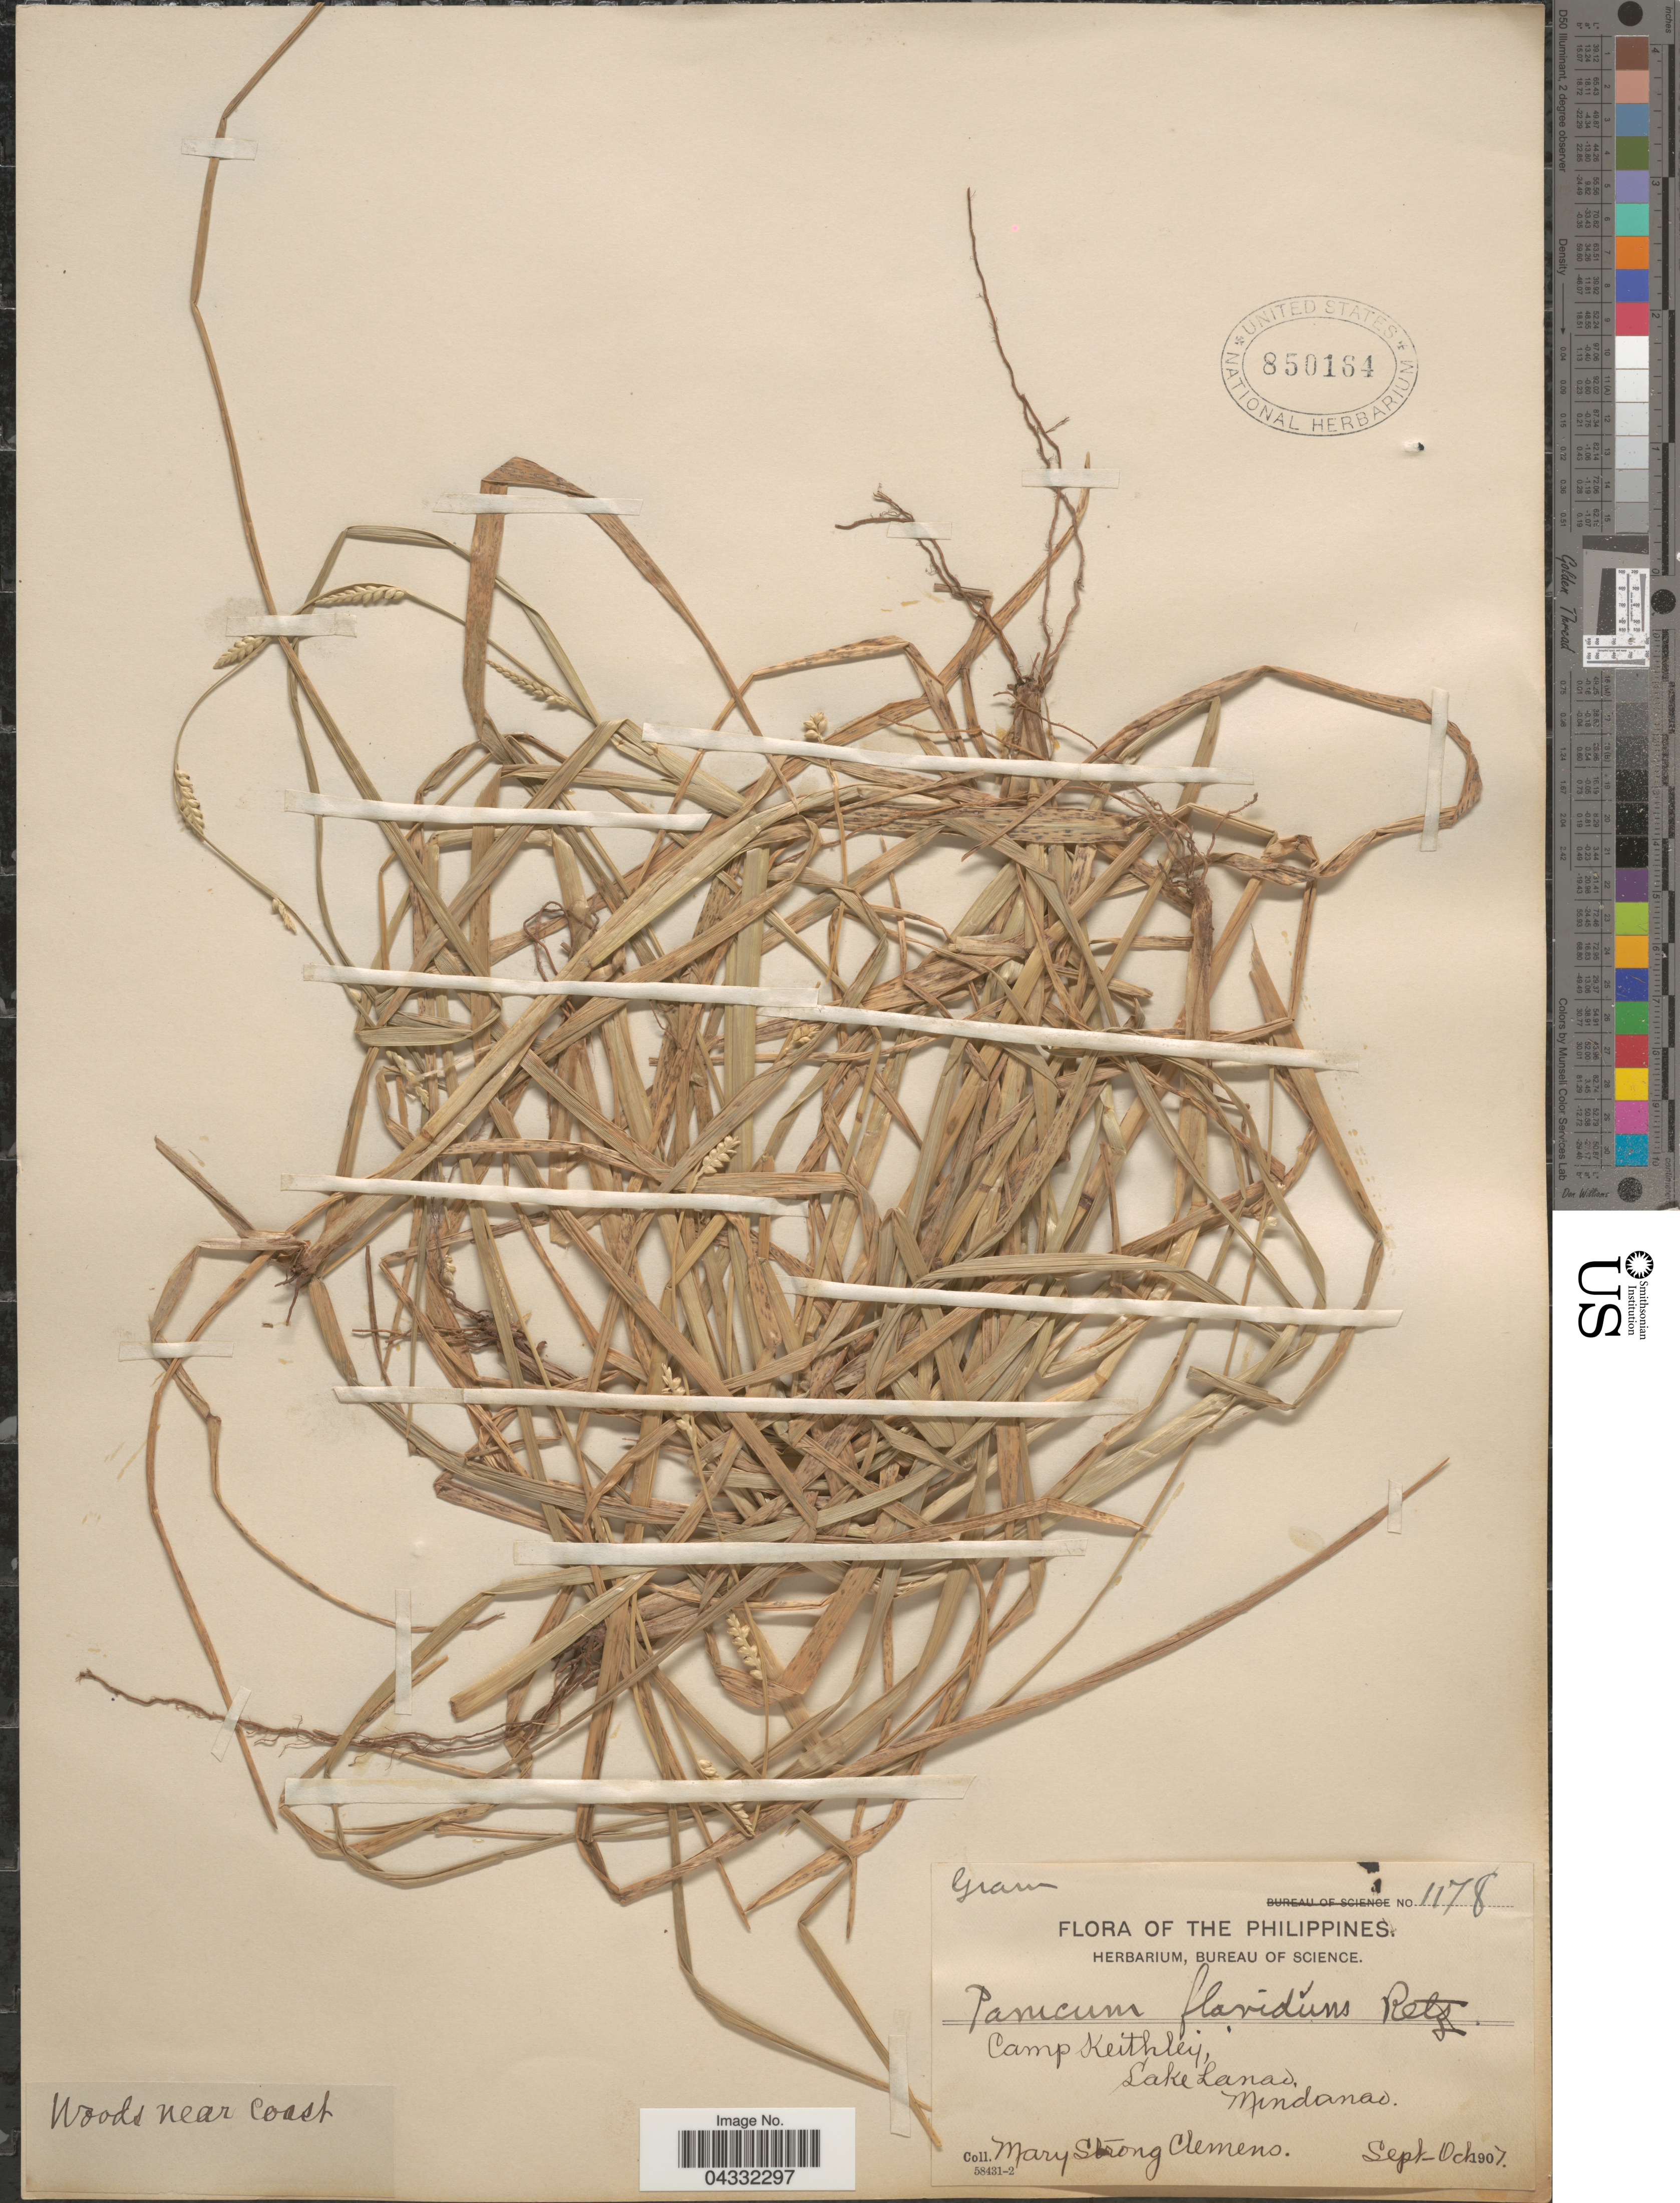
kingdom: Plantae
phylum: Tracheophyta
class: Liliopsida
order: Poales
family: Poaceae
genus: Setaria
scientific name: Setaria flavida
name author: (Retz.) Veldkamp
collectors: M. S. Clemens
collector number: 1178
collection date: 1907-09/1907-10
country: Philippines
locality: Woods near coast. Camp Keithley, Lake Lanao. Mindanao.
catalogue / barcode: US 850164